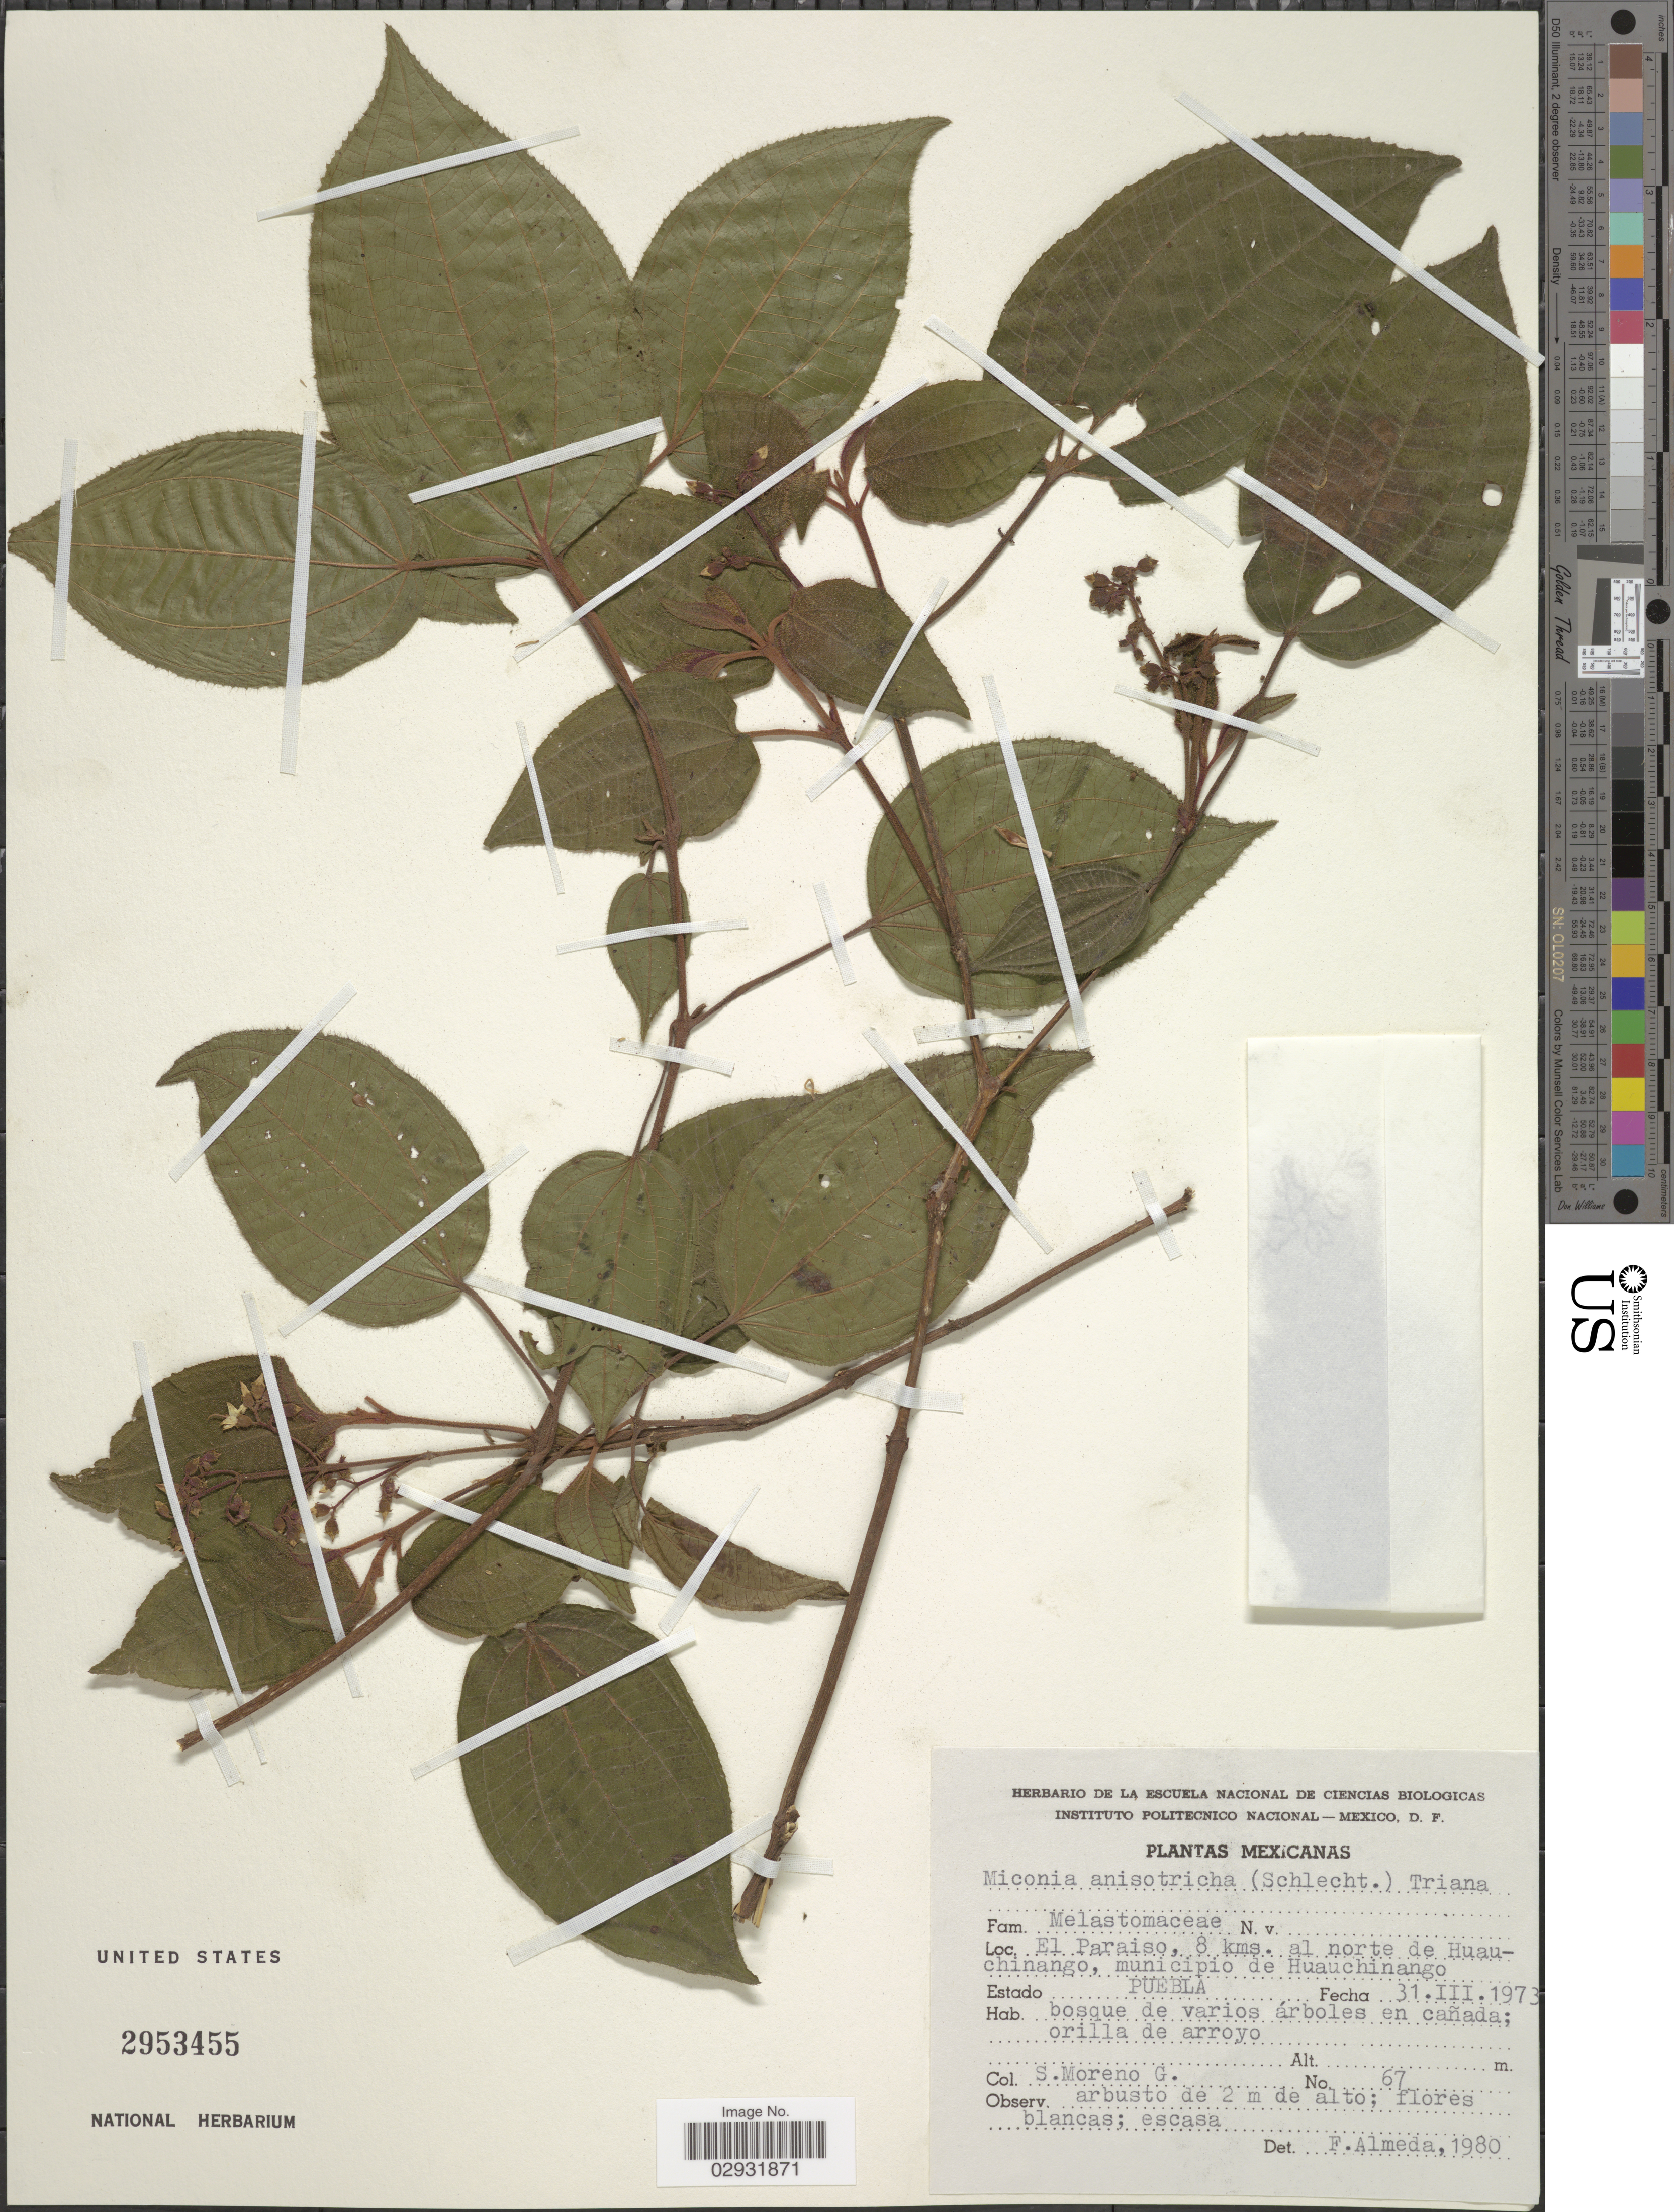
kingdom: Plantae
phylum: Tracheophyta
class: Magnoliopsida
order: Myrtales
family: Melastomataceae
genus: Miconia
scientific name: Miconia anisotricha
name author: (Schltdl.) Triana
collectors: Moreno G., S.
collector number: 67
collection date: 1973-03-31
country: Mexico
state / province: Puebla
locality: El Paraiso, 8 kms. al norte de Huauchinango, municipio de Huauchinango.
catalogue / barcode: US 2953455